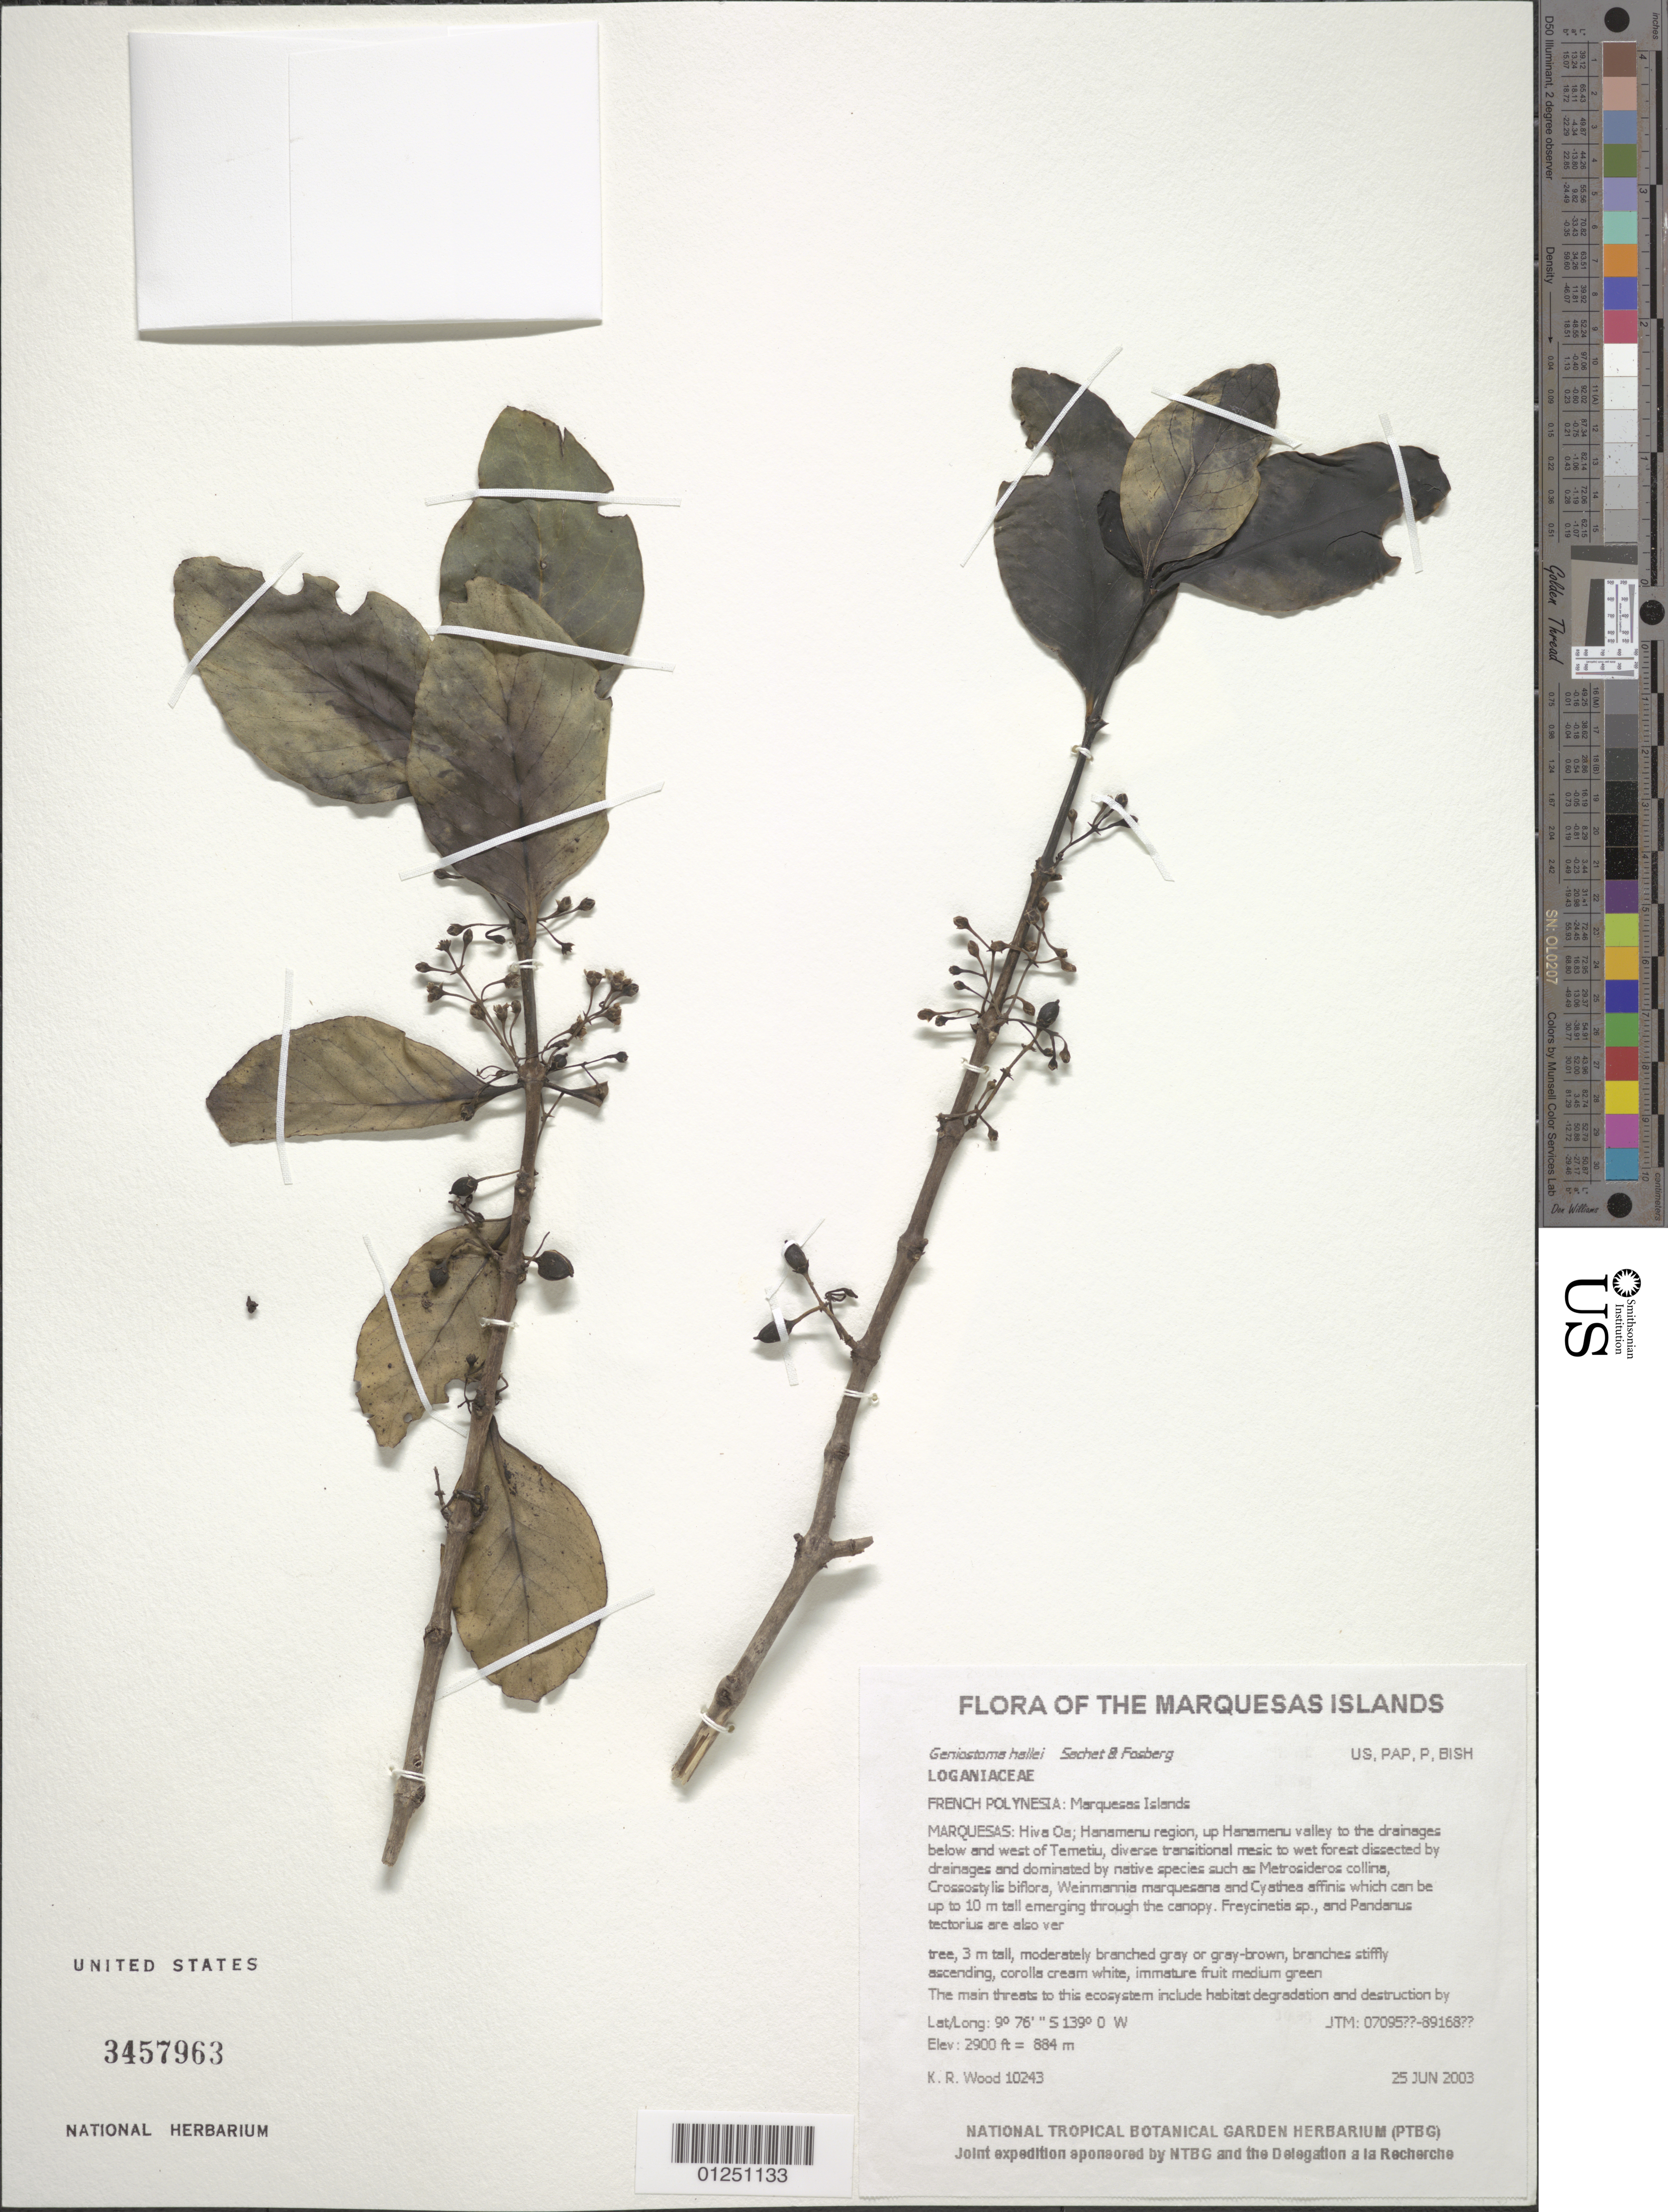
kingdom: Plantae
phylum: Tracheophyta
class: Magnoliopsida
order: Gentianales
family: Loganiaceae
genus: Geniostoma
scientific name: Geniostoma hallei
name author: Fosberg & Sachet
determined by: Lorence, David H., (PTBG), National Tropical Botanical Garden (UNITED STATES)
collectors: K. R. Wood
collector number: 10243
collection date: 2003-06-25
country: French Polynesia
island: Hiva Oa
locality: Hanamenu region, up Hanamenu valley to the drainages below and west of Temetiu, diverse transitional mesic to wet forest dissected by drainages and dominated by native species such as Metrosideros collina, Crossostylis biflora, Weinmannia marquesana and C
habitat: upper slope and crest, W aspect, moderate slope, open, mesic to wet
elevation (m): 884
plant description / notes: The main threats to this ecosystem include habitat degradation and destruction by feral pigs, catastrophic extinction through environmental events, predation by rats that eat seeds, competition with non-native plant taxa such as, Ageratum conyzoides, Elep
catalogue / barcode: US 3457963